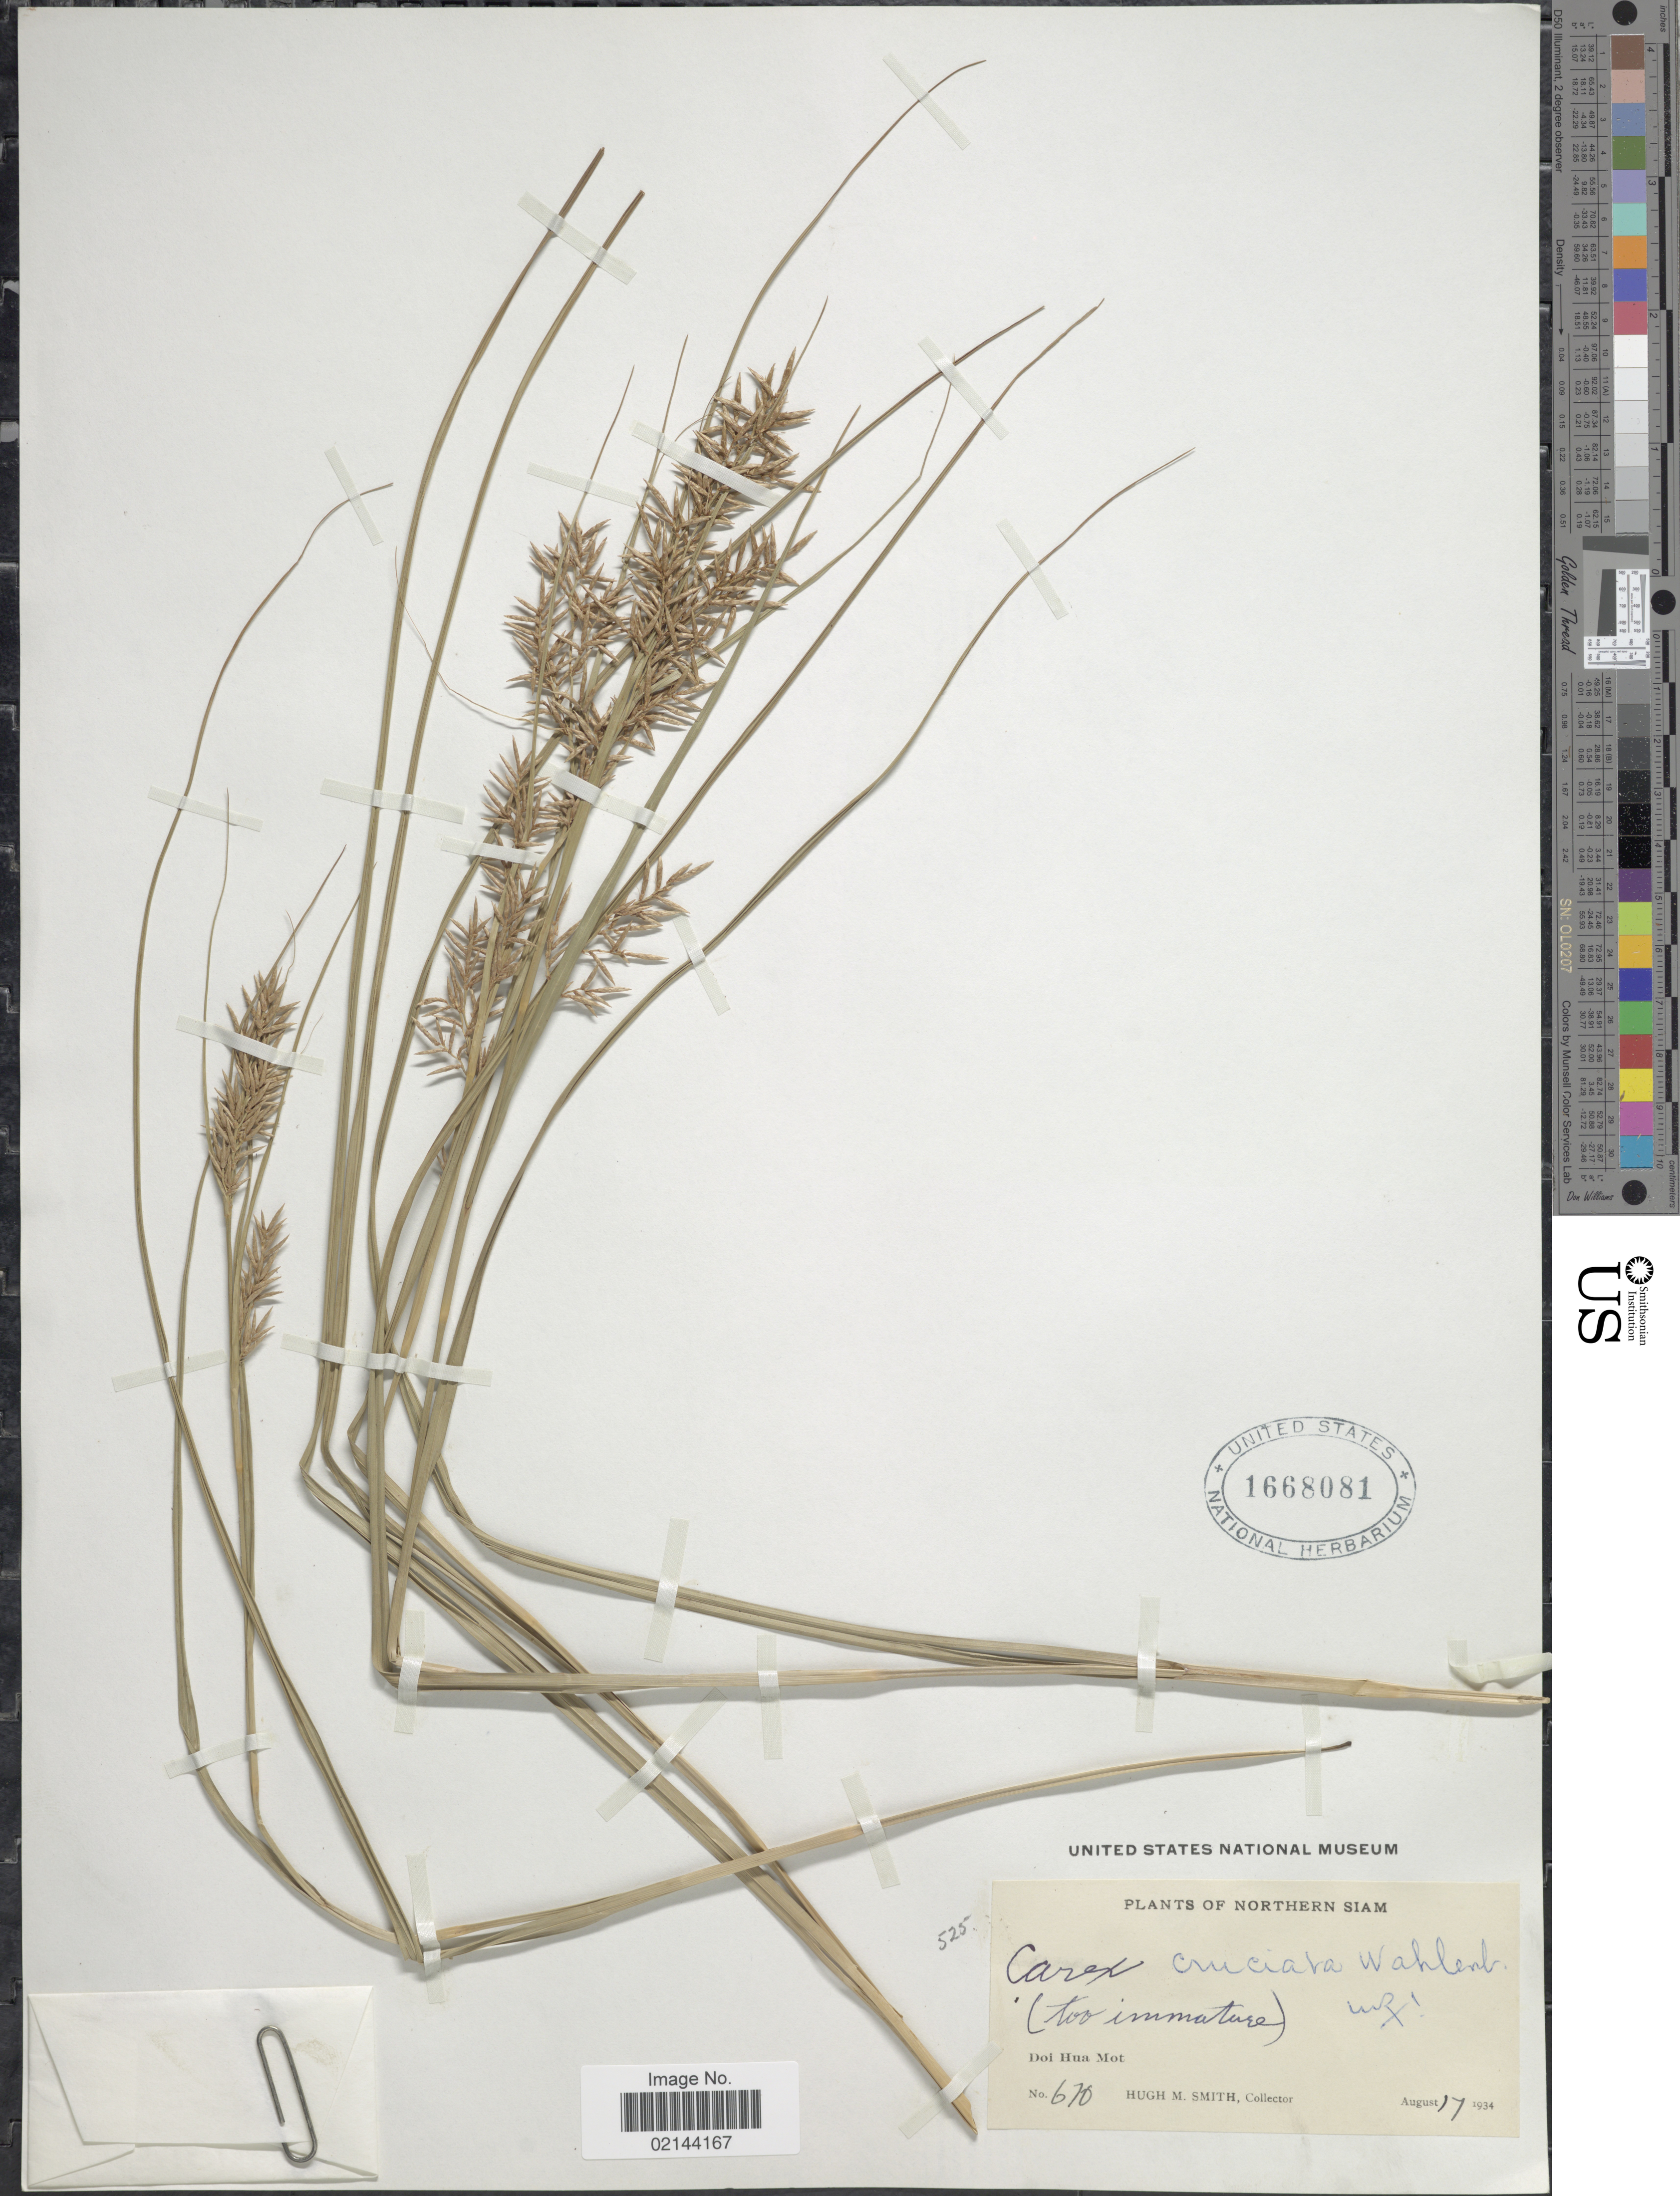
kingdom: Plantae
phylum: Tracheophyta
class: Liliopsida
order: Poales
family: Cyperaceae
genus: Carex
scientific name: Carex cruciata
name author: Wahlenb.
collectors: H. M. Smith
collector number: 670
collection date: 1934-08-17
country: Thailand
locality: Northern Siam, Doi Hua Mot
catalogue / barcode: US 1668081